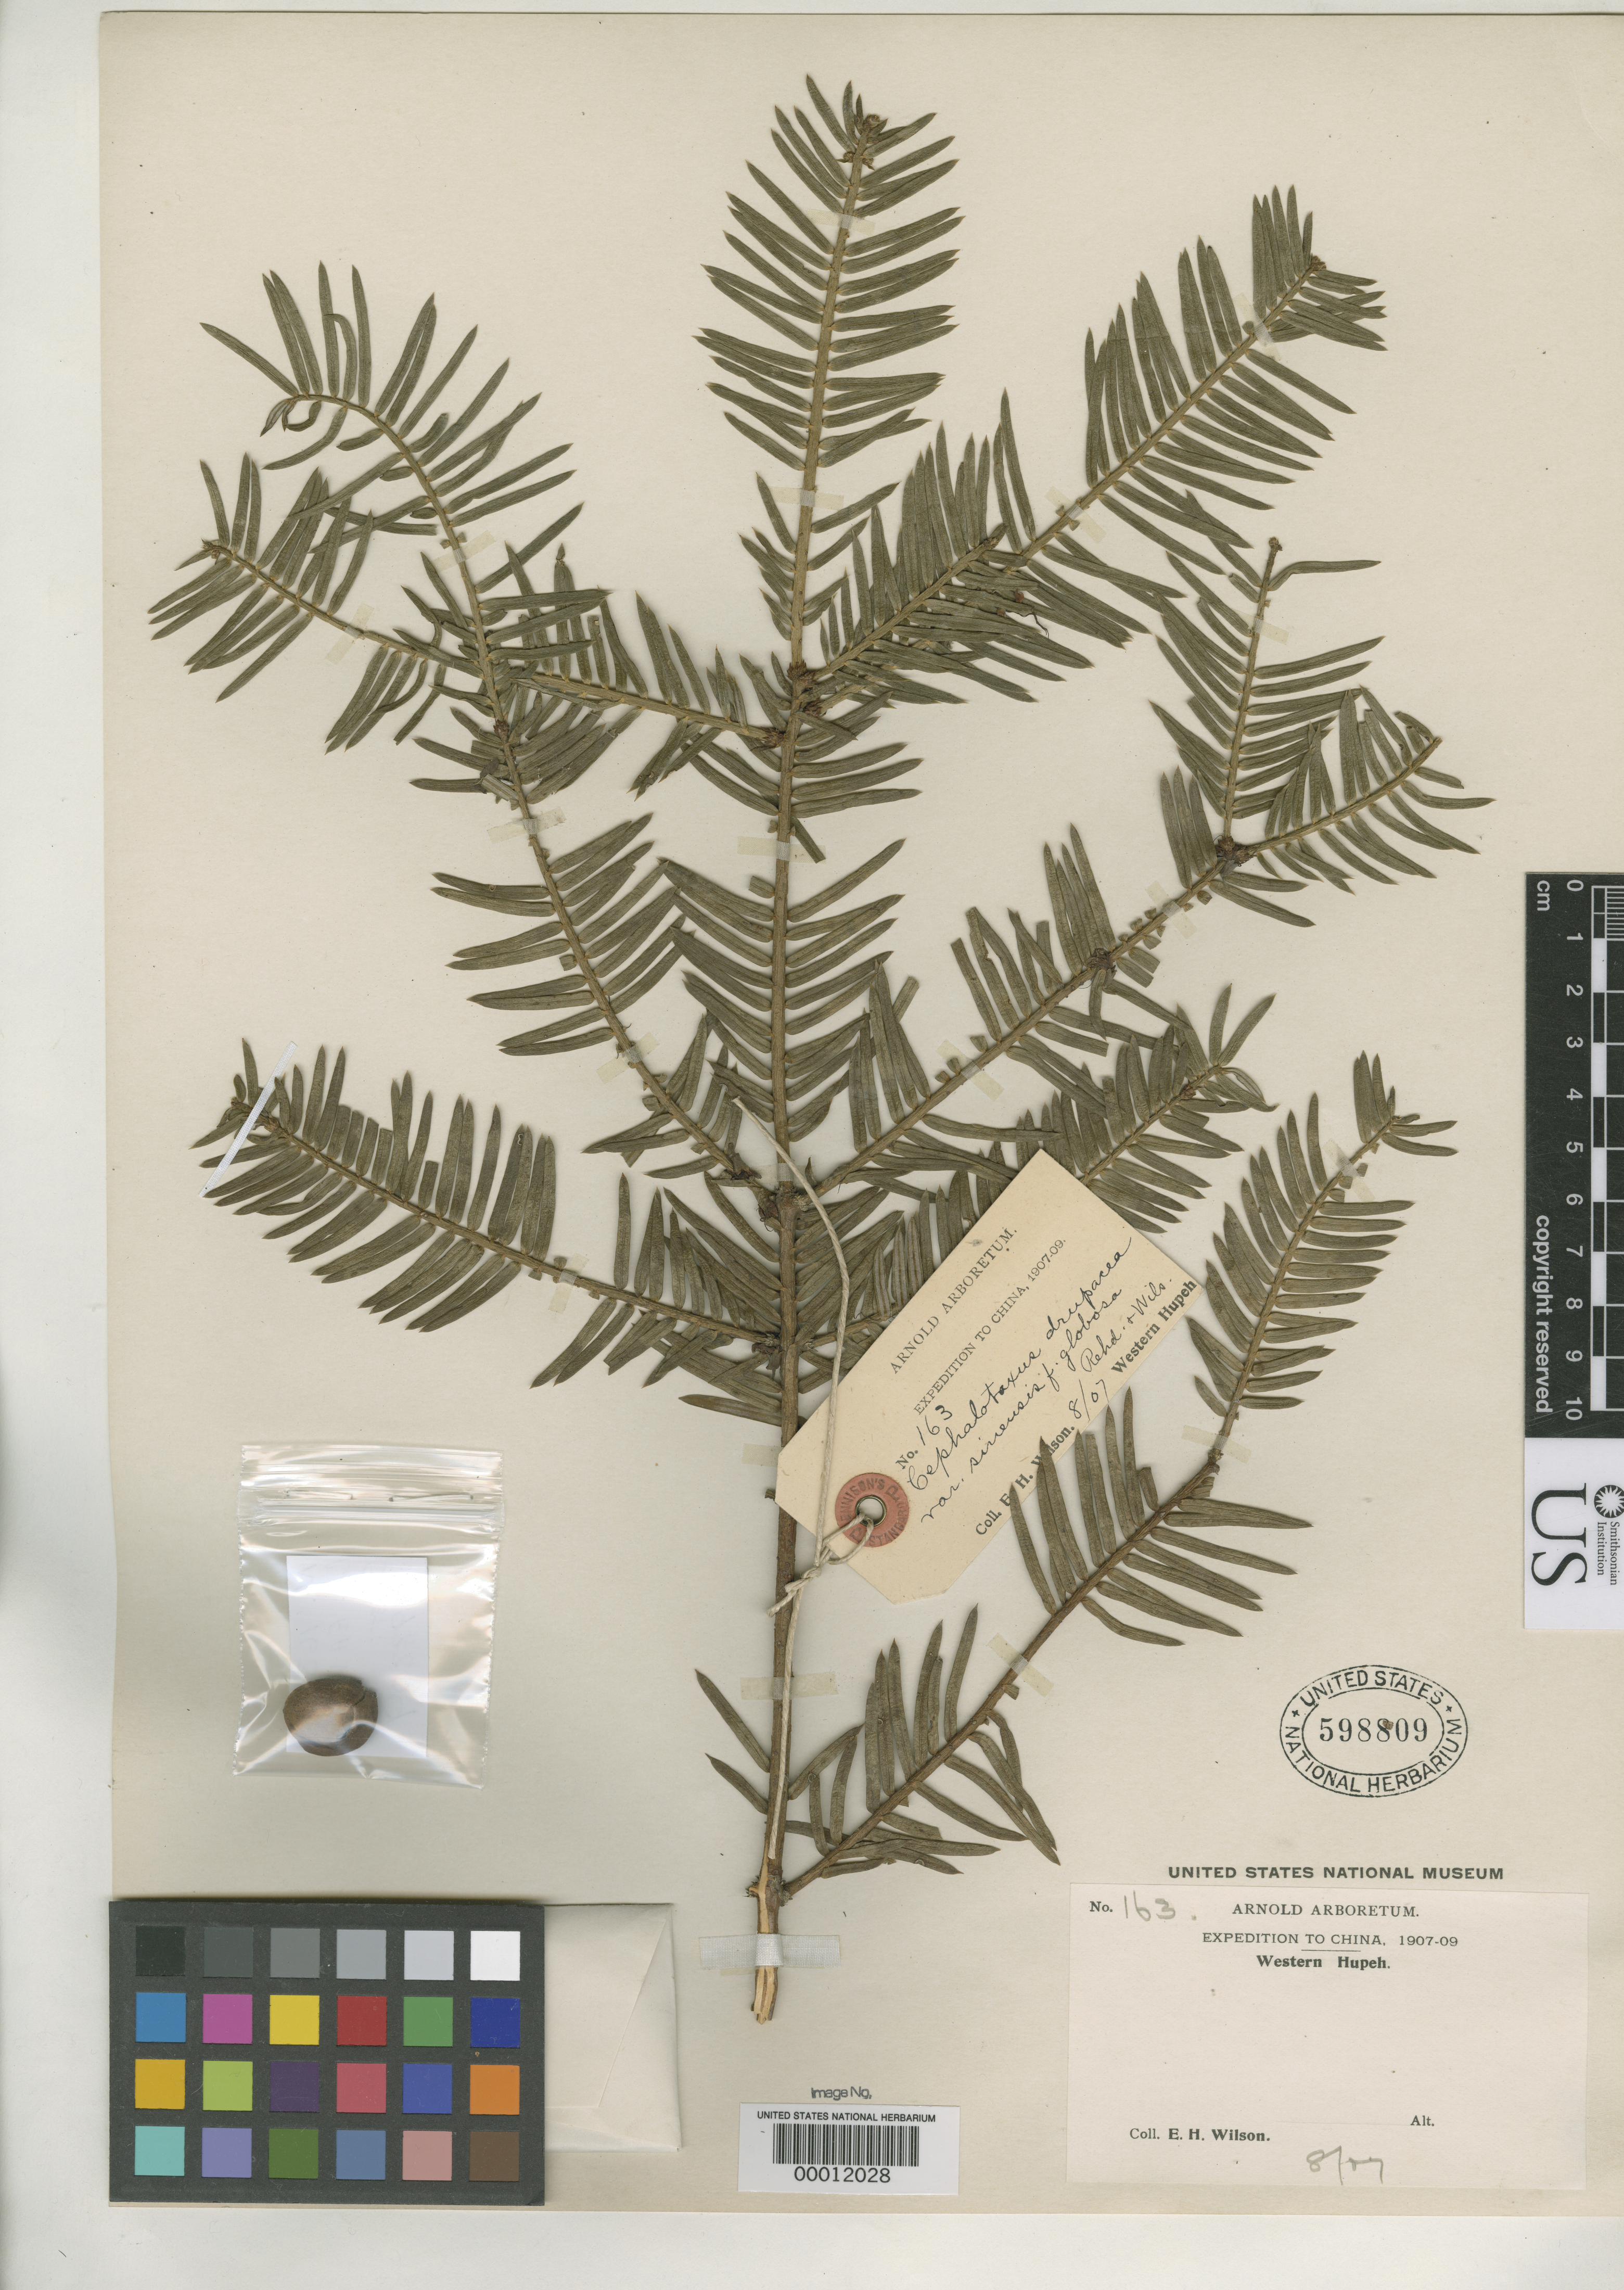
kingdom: Plantae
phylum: Tracheophyta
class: Pinopsida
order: Pinales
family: Cephalotaxaceae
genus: Cephalotaxus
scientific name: Cephalotaxus drupacea f. globosa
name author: Rehder & E.H. Wilson in Sarg.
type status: Isotype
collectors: E. H. Wilson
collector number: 163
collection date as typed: Aug 1907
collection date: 1907-08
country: China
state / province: Hubei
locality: Hsing-shan Hsien.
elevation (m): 1000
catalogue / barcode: US 598809